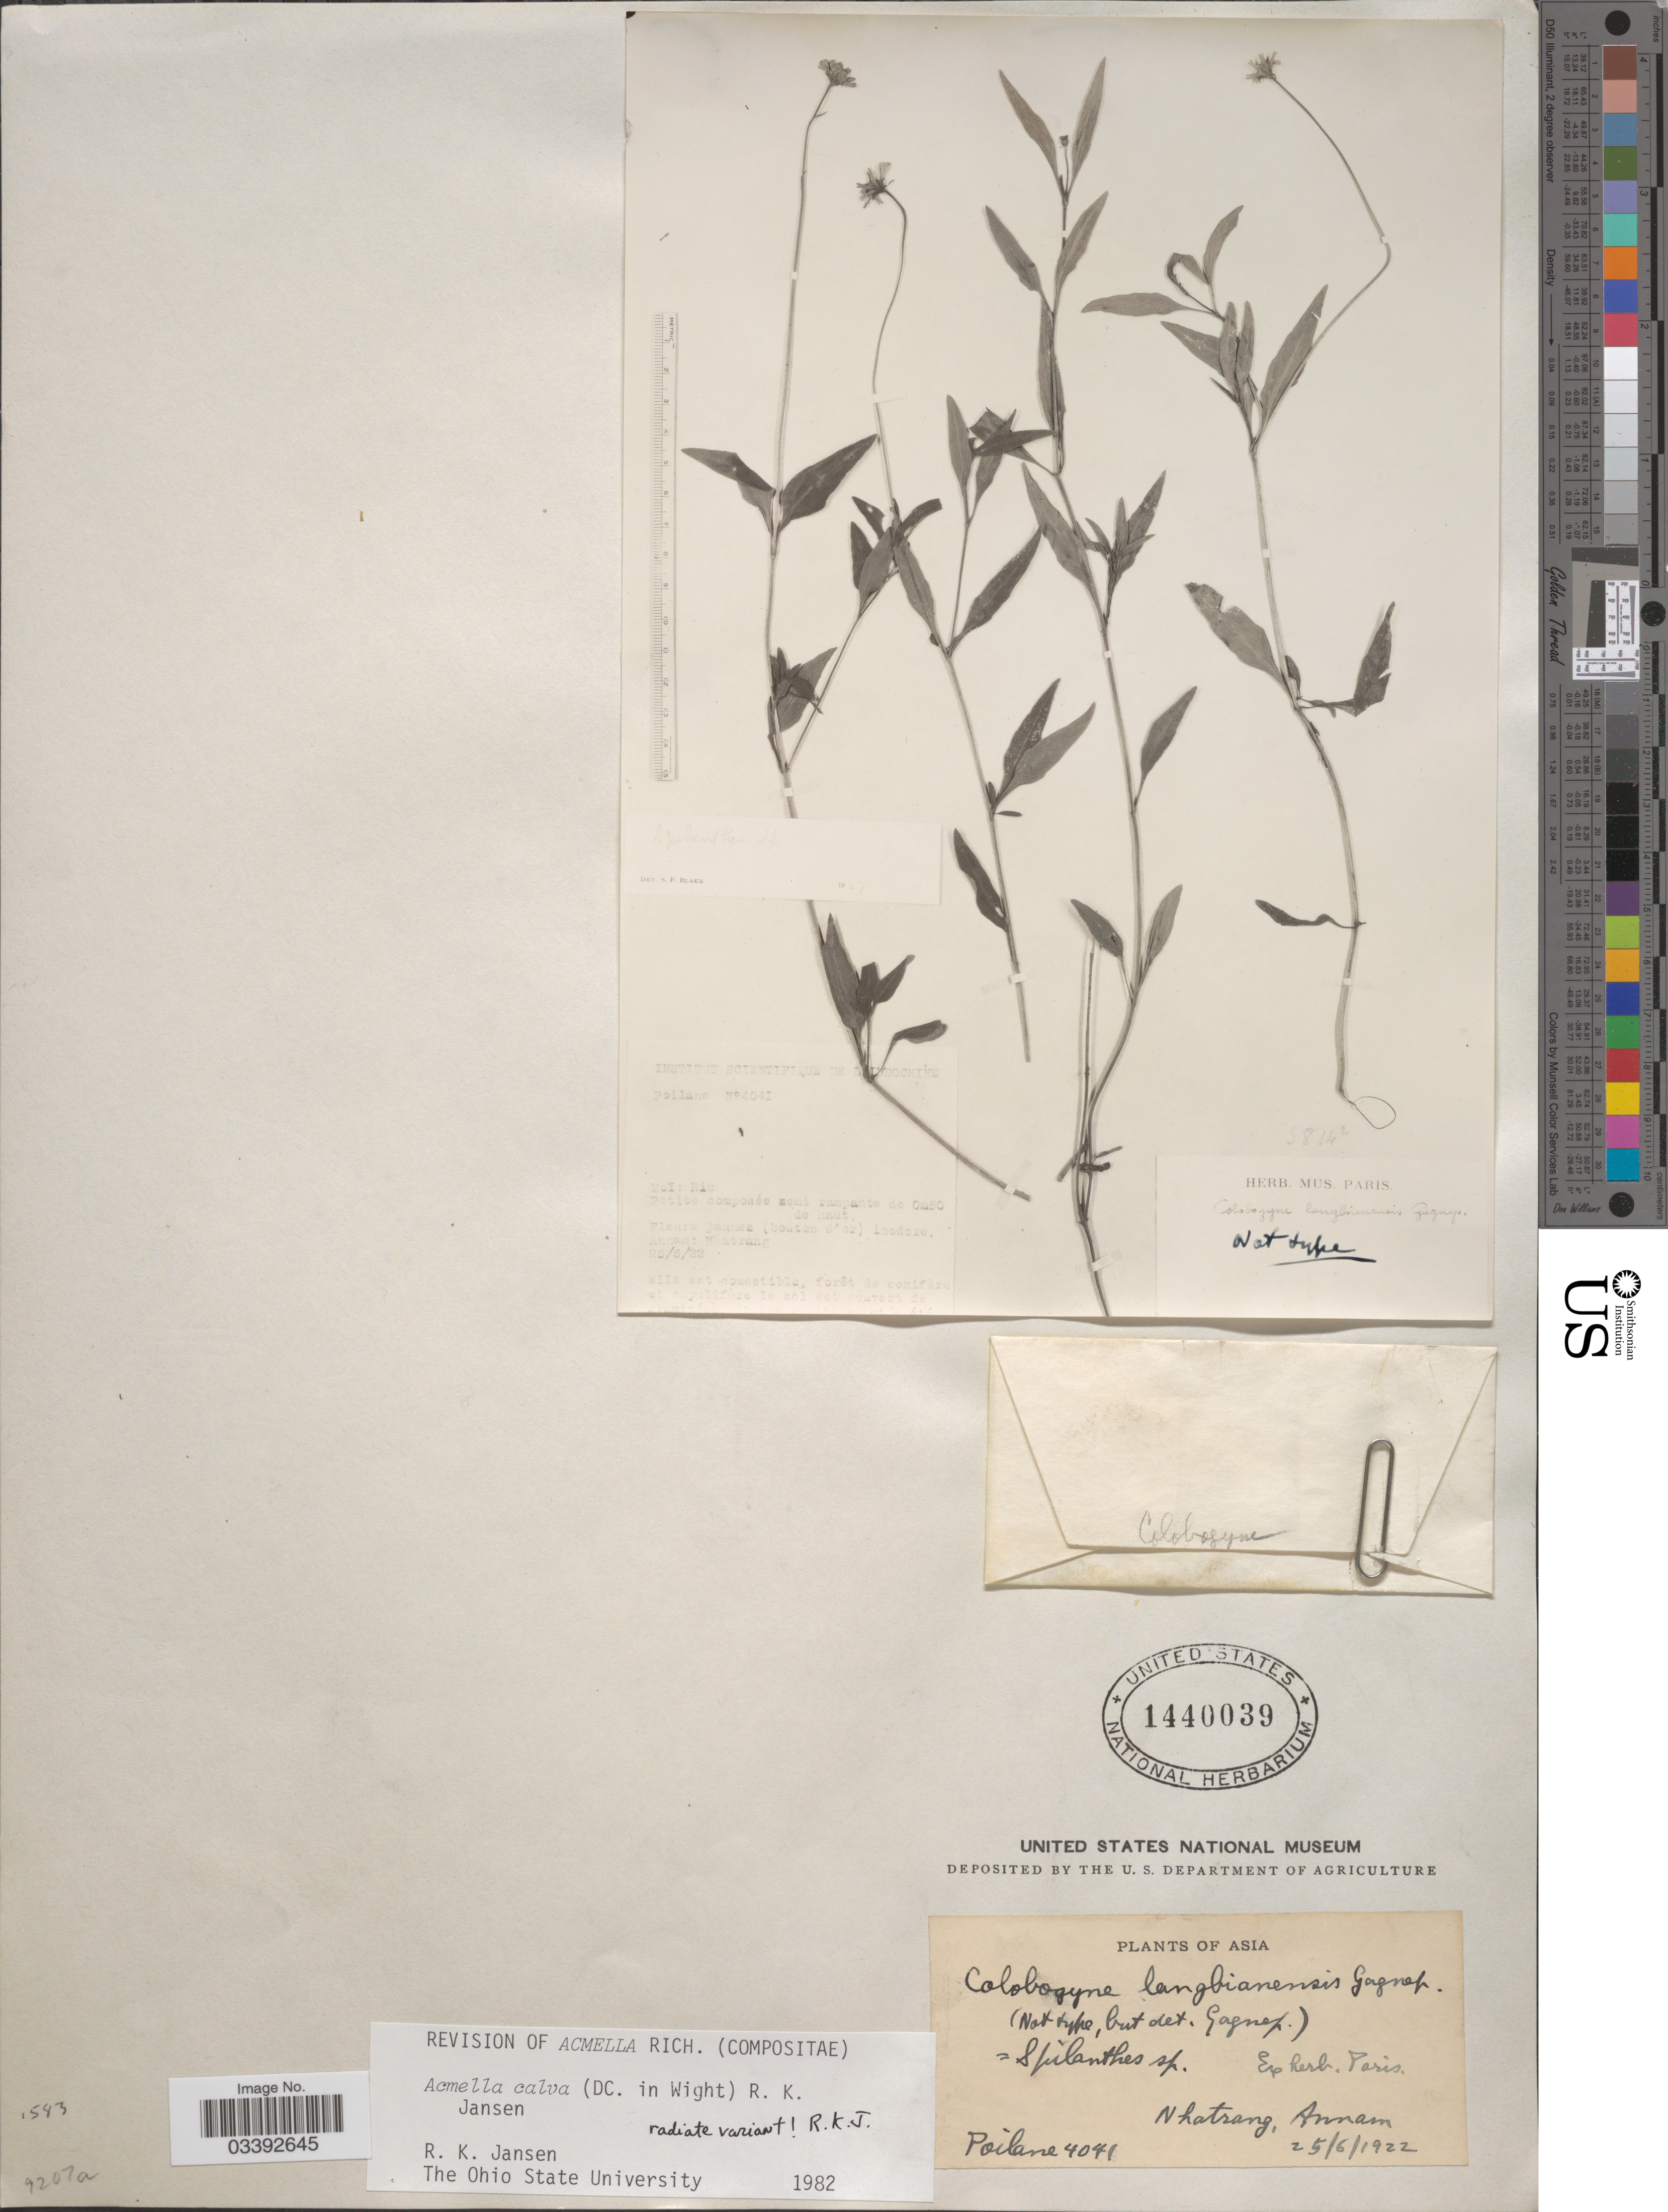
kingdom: Plantae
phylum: Tracheophyta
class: Magnoliopsida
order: Asterales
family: Asteraceae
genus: Acmella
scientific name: Acmella calva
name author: DC.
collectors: -. Poilane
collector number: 4041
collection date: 1922-06-25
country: Vietnam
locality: Nhatrang, Annam.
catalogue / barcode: US 1440039